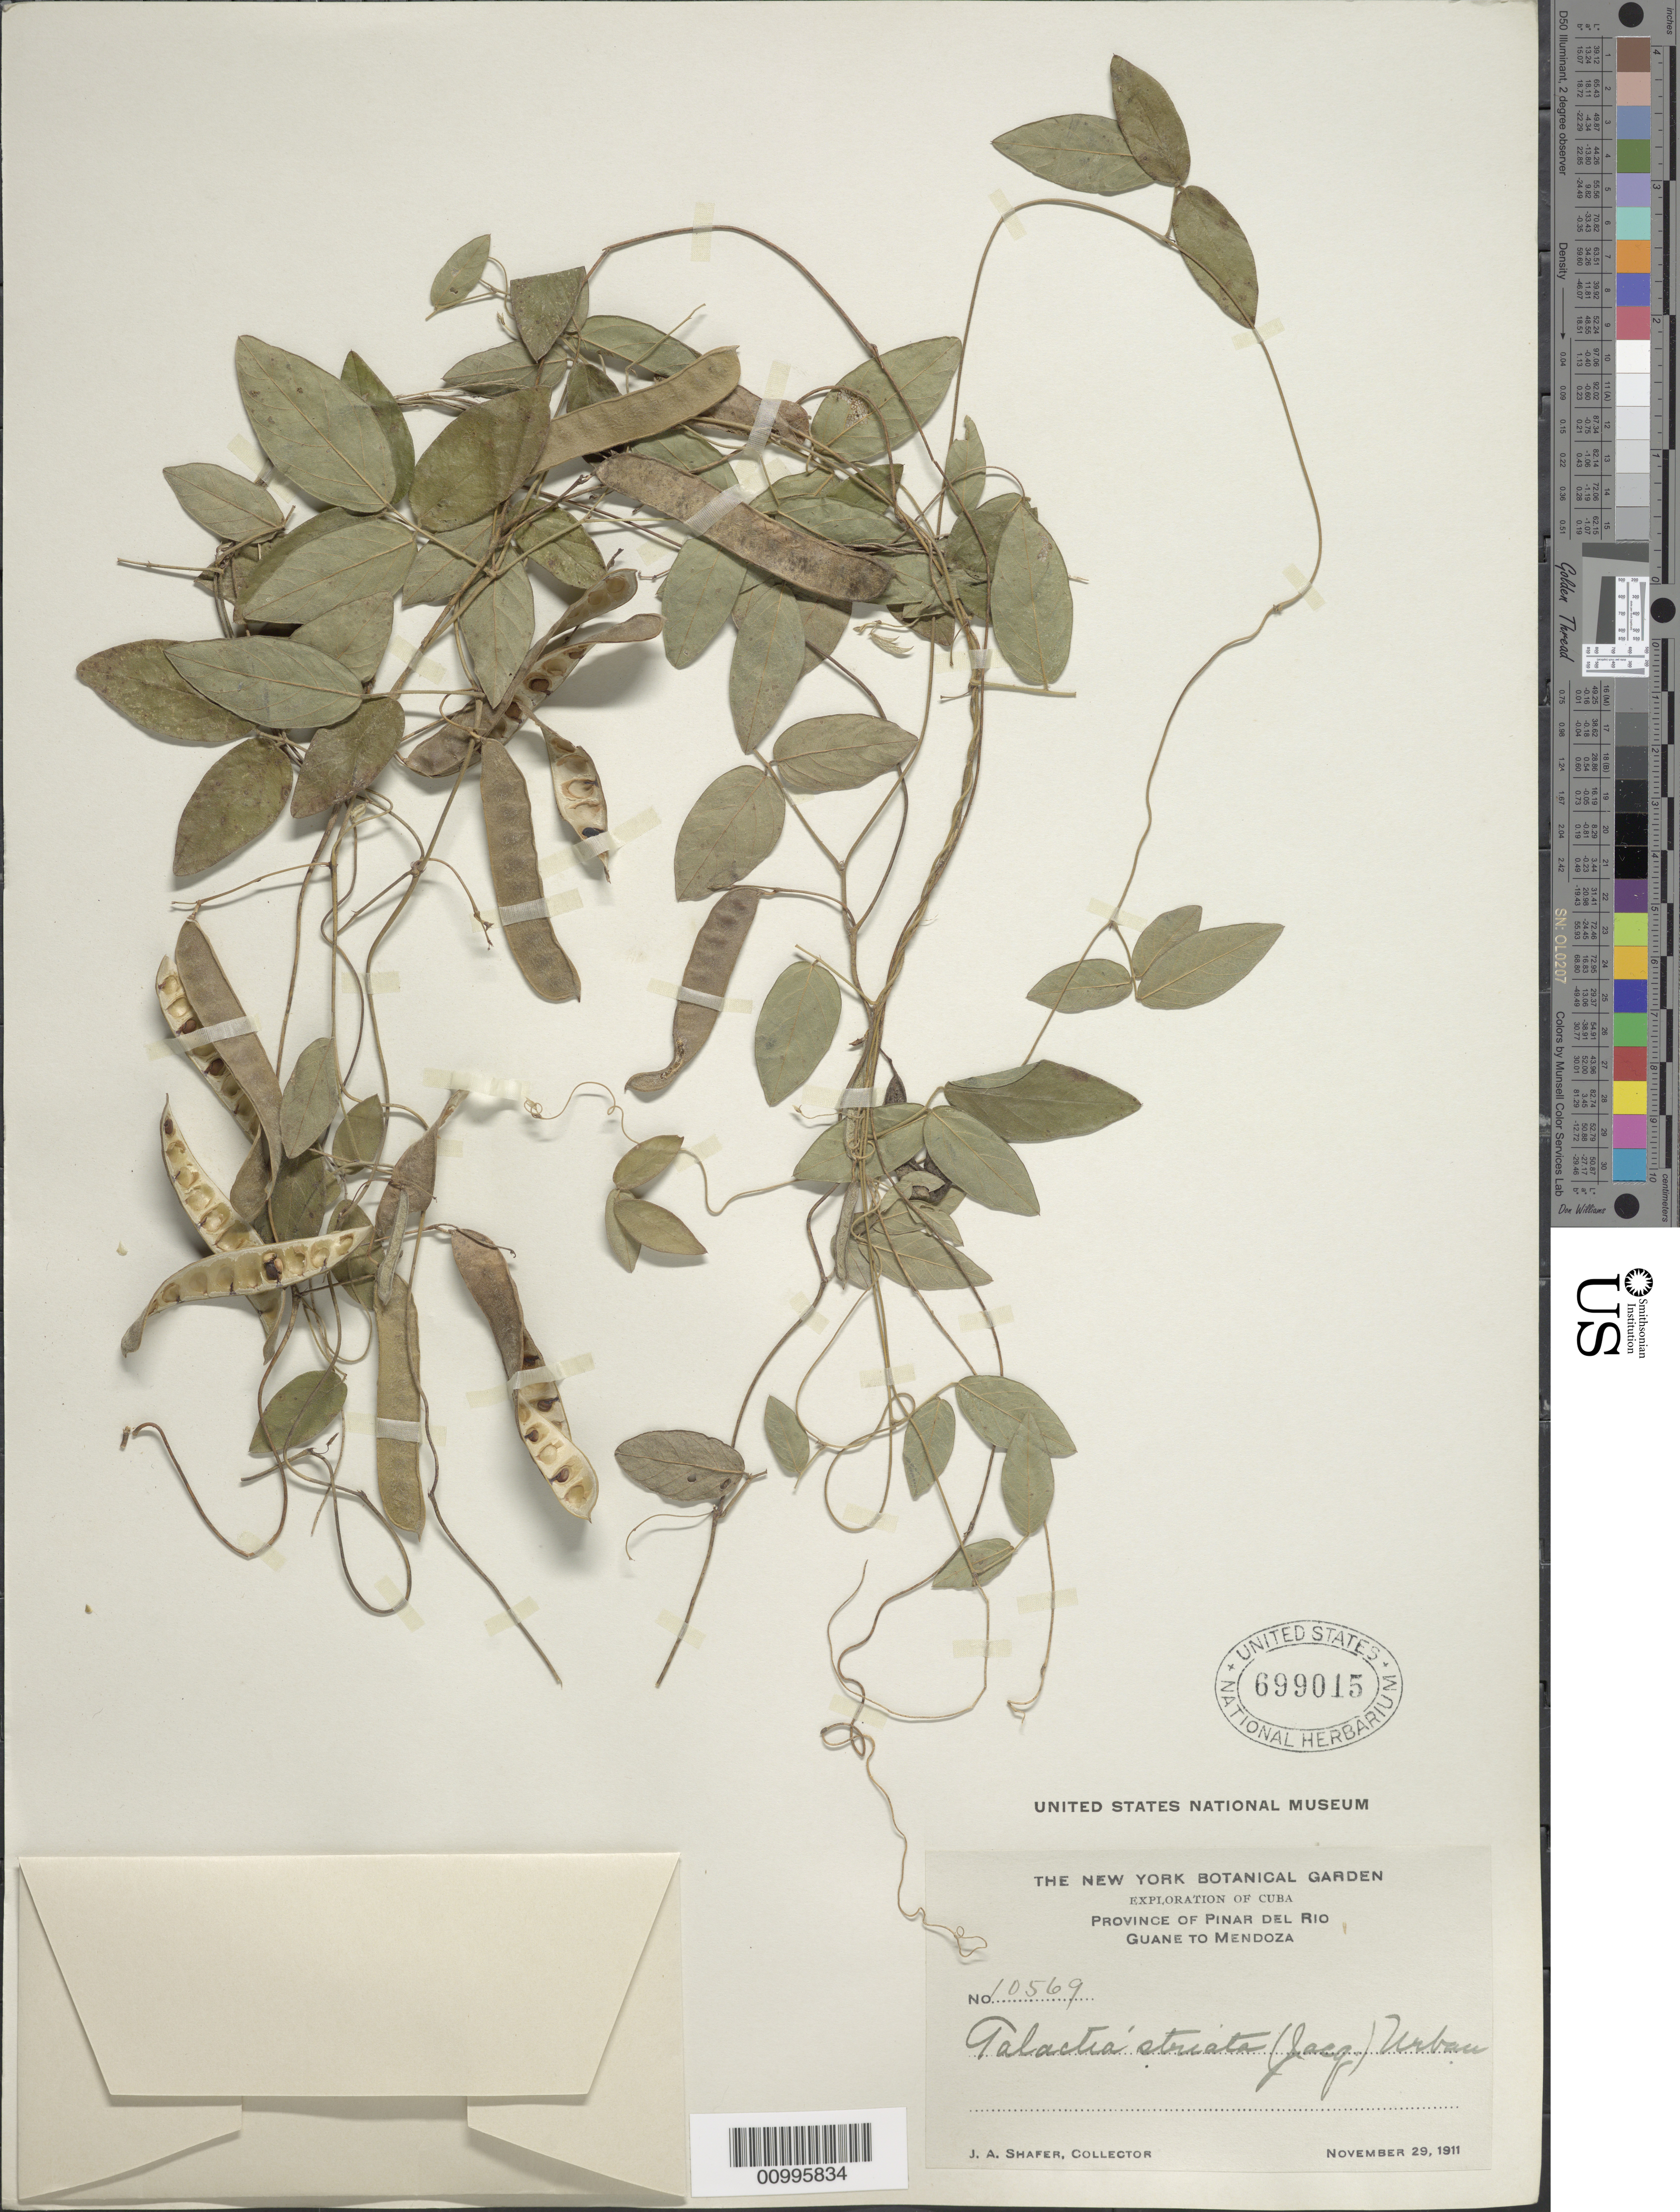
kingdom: Plantae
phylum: Tracheophyta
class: Magnoliopsida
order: Fabales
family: Fabaceae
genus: Galactia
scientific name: Galactia striata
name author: (Jacq.) Urb.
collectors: J. A. Shafer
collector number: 10569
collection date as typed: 29 Nov 1911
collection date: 1911-11-29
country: Cuba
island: Isla de la Juventud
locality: Guane to Mendoza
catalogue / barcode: US 699015